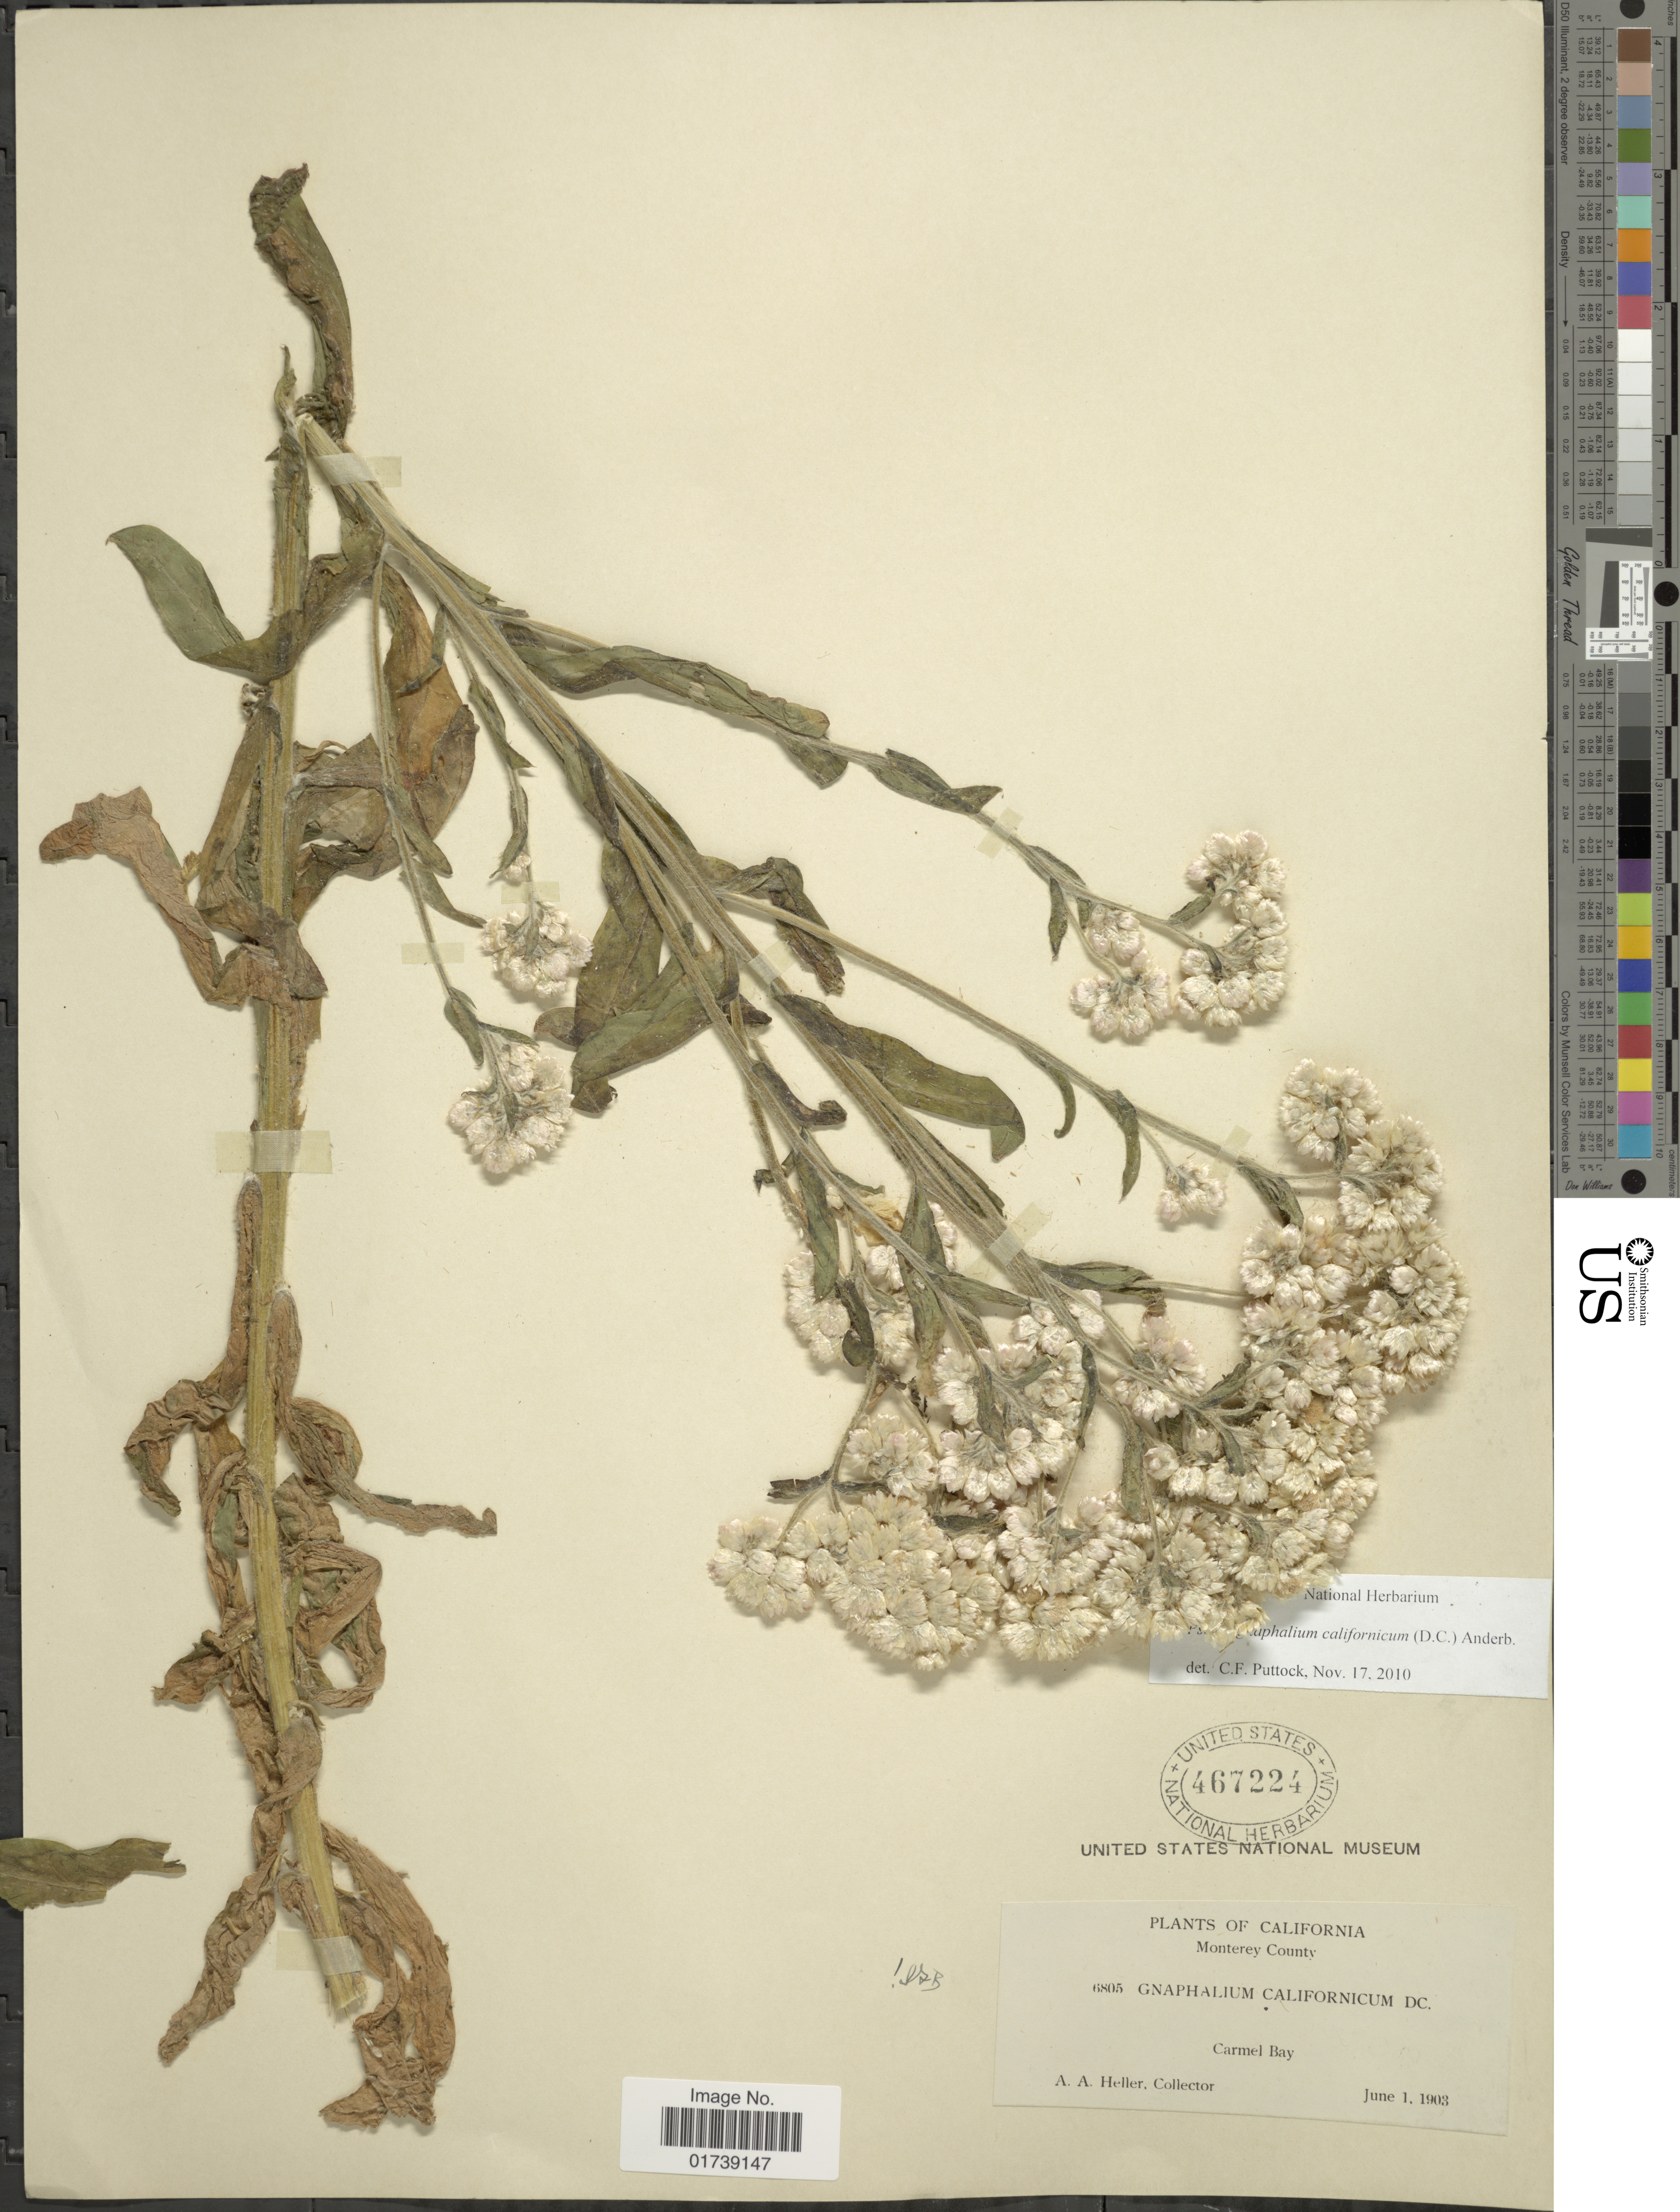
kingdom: Plantae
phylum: Tracheophyta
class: Magnoliopsida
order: Asterales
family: Asteraceae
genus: Pseudognaphalium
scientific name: Pseudognaphalium californicum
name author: (DC.) Anderb.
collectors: A. A. Heller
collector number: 6805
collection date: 1903-06-01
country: United States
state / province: California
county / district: Monterey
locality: Monterey County, Carmel Bay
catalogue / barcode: US 467224